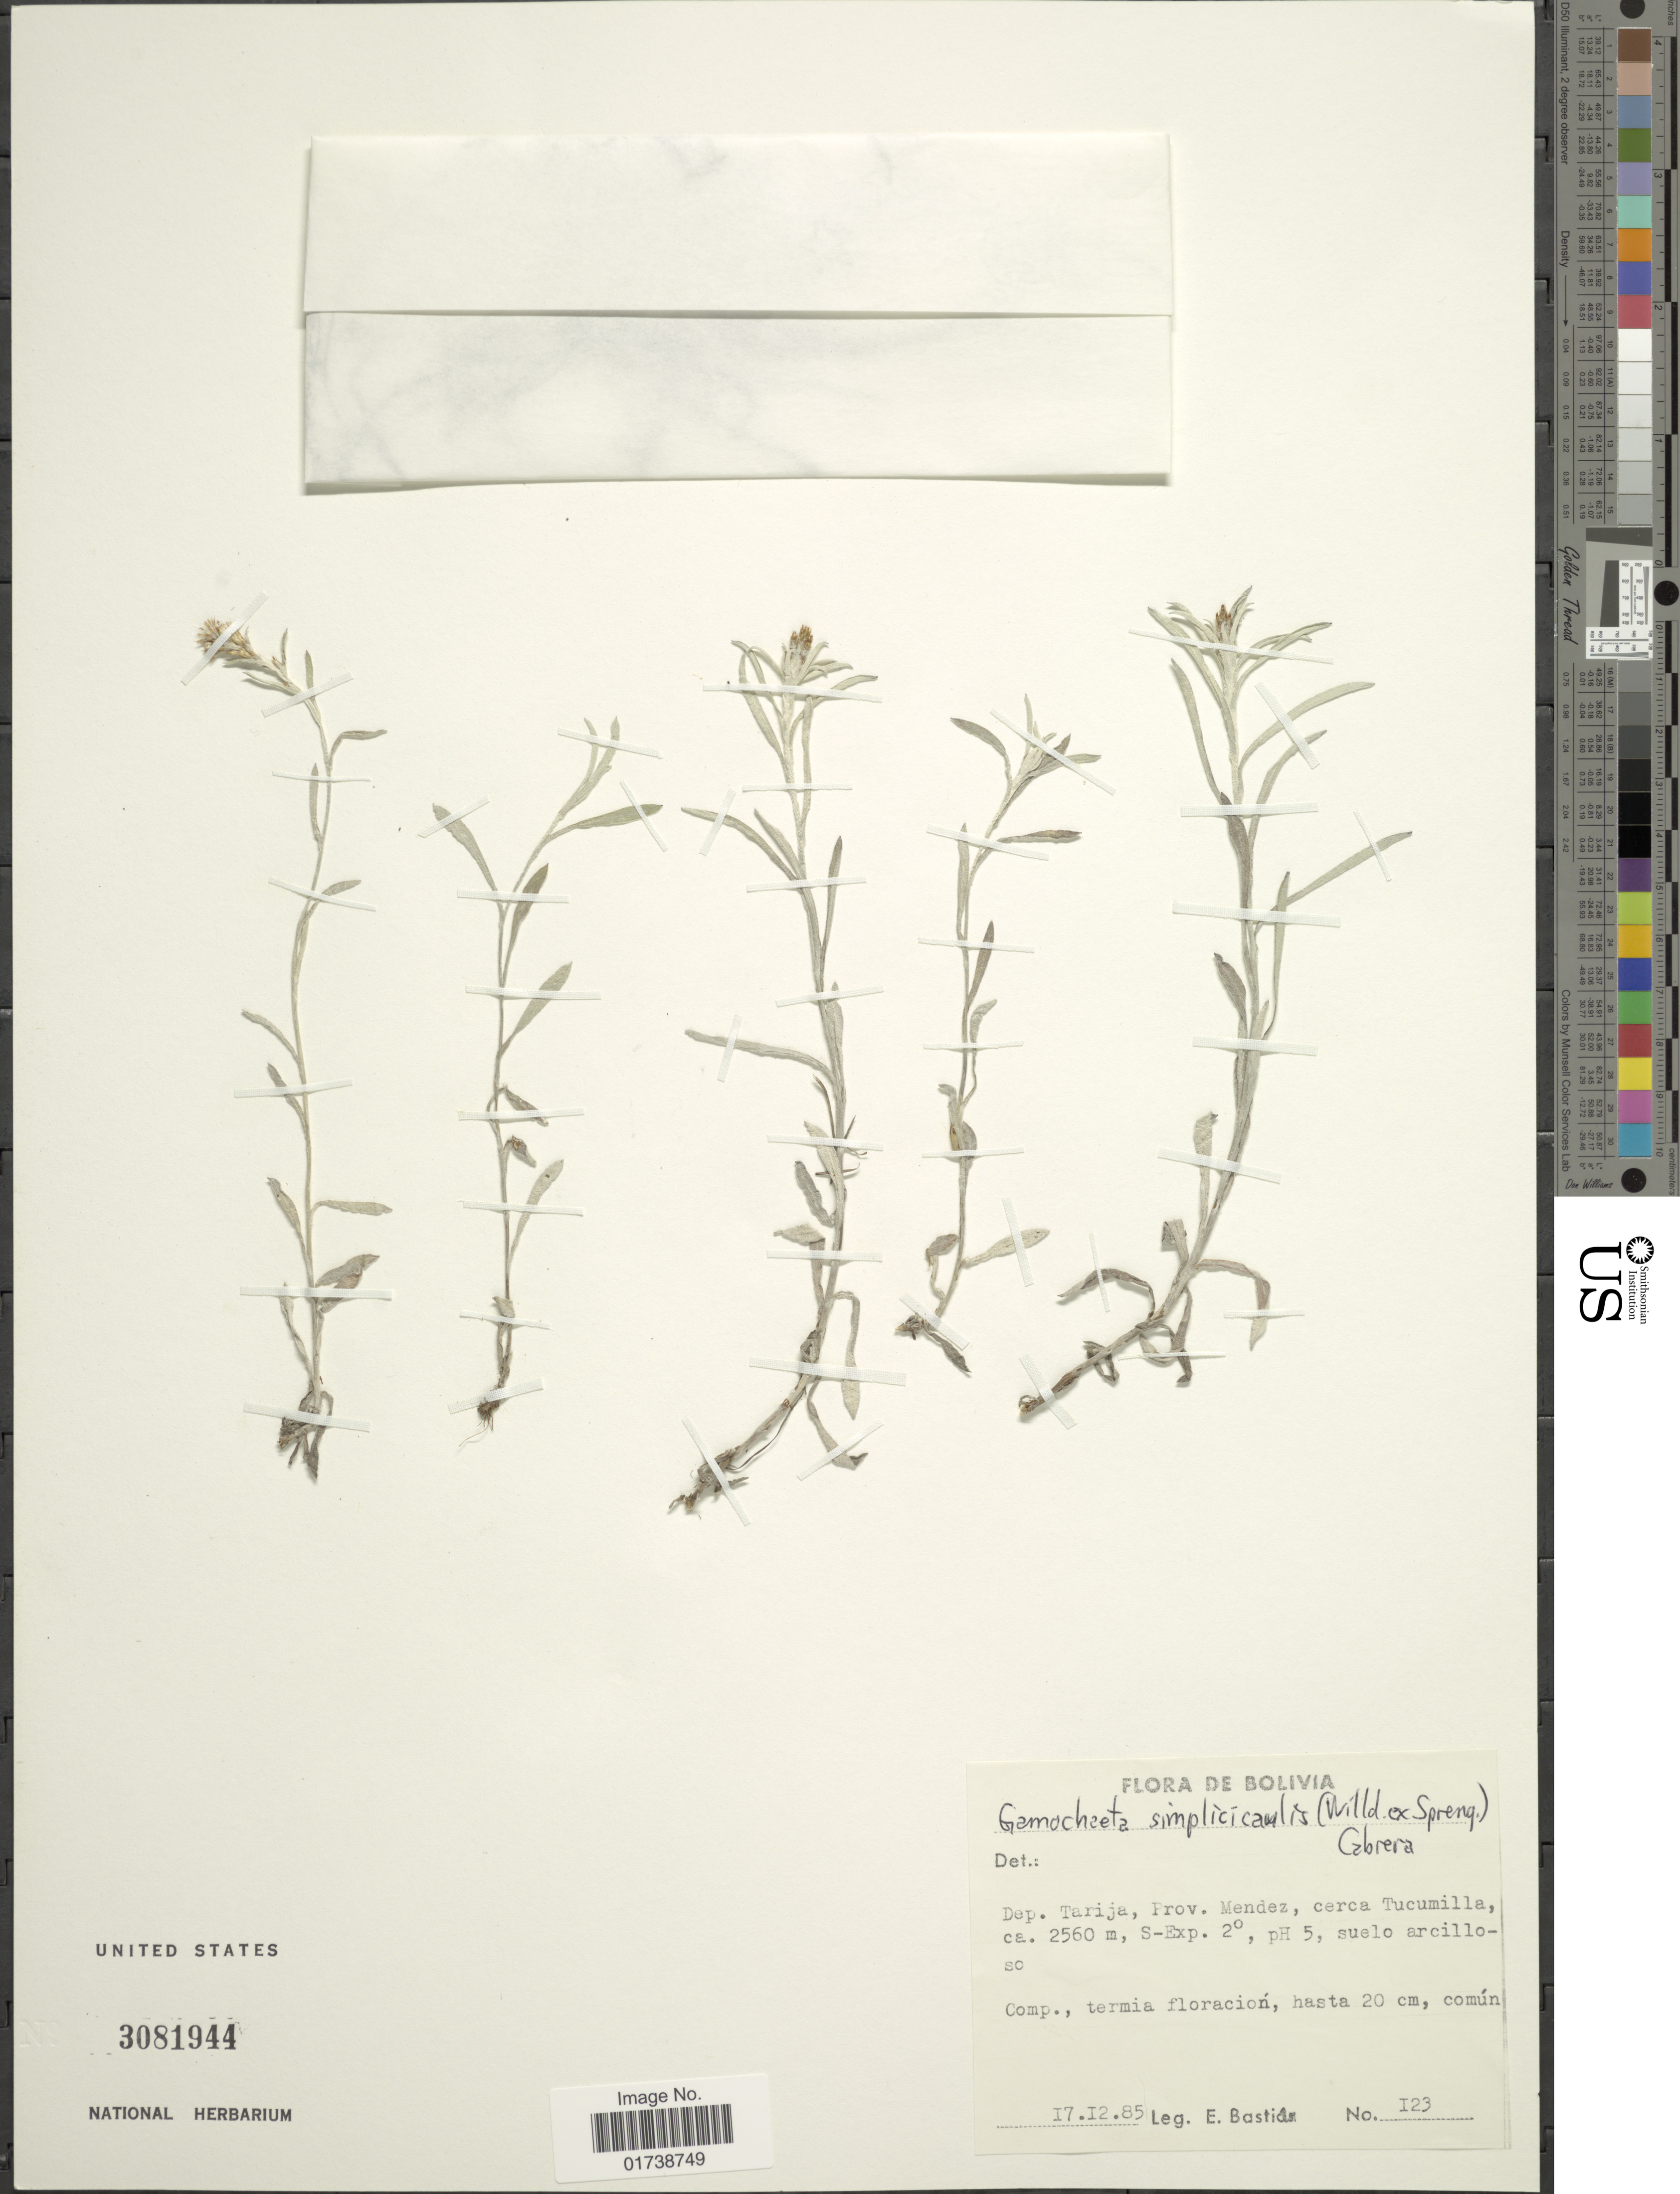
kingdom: Plantae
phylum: Tracheophyta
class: Magnoliopsida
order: Asterales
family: Asteraceae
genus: Gamochaeta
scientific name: Gamochaeta simplicicaulis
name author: (Willd. ex Spreng.) Cabrera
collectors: E. Bastian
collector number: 123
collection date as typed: Transcribed d/m/y: 17/12/85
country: Bolivia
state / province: Tarija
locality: Prov. Mendez, cerca Tucumilla, ca. S-Exp. 2, pH 5, suelo arcillo-so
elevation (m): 2560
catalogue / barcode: US 3081944